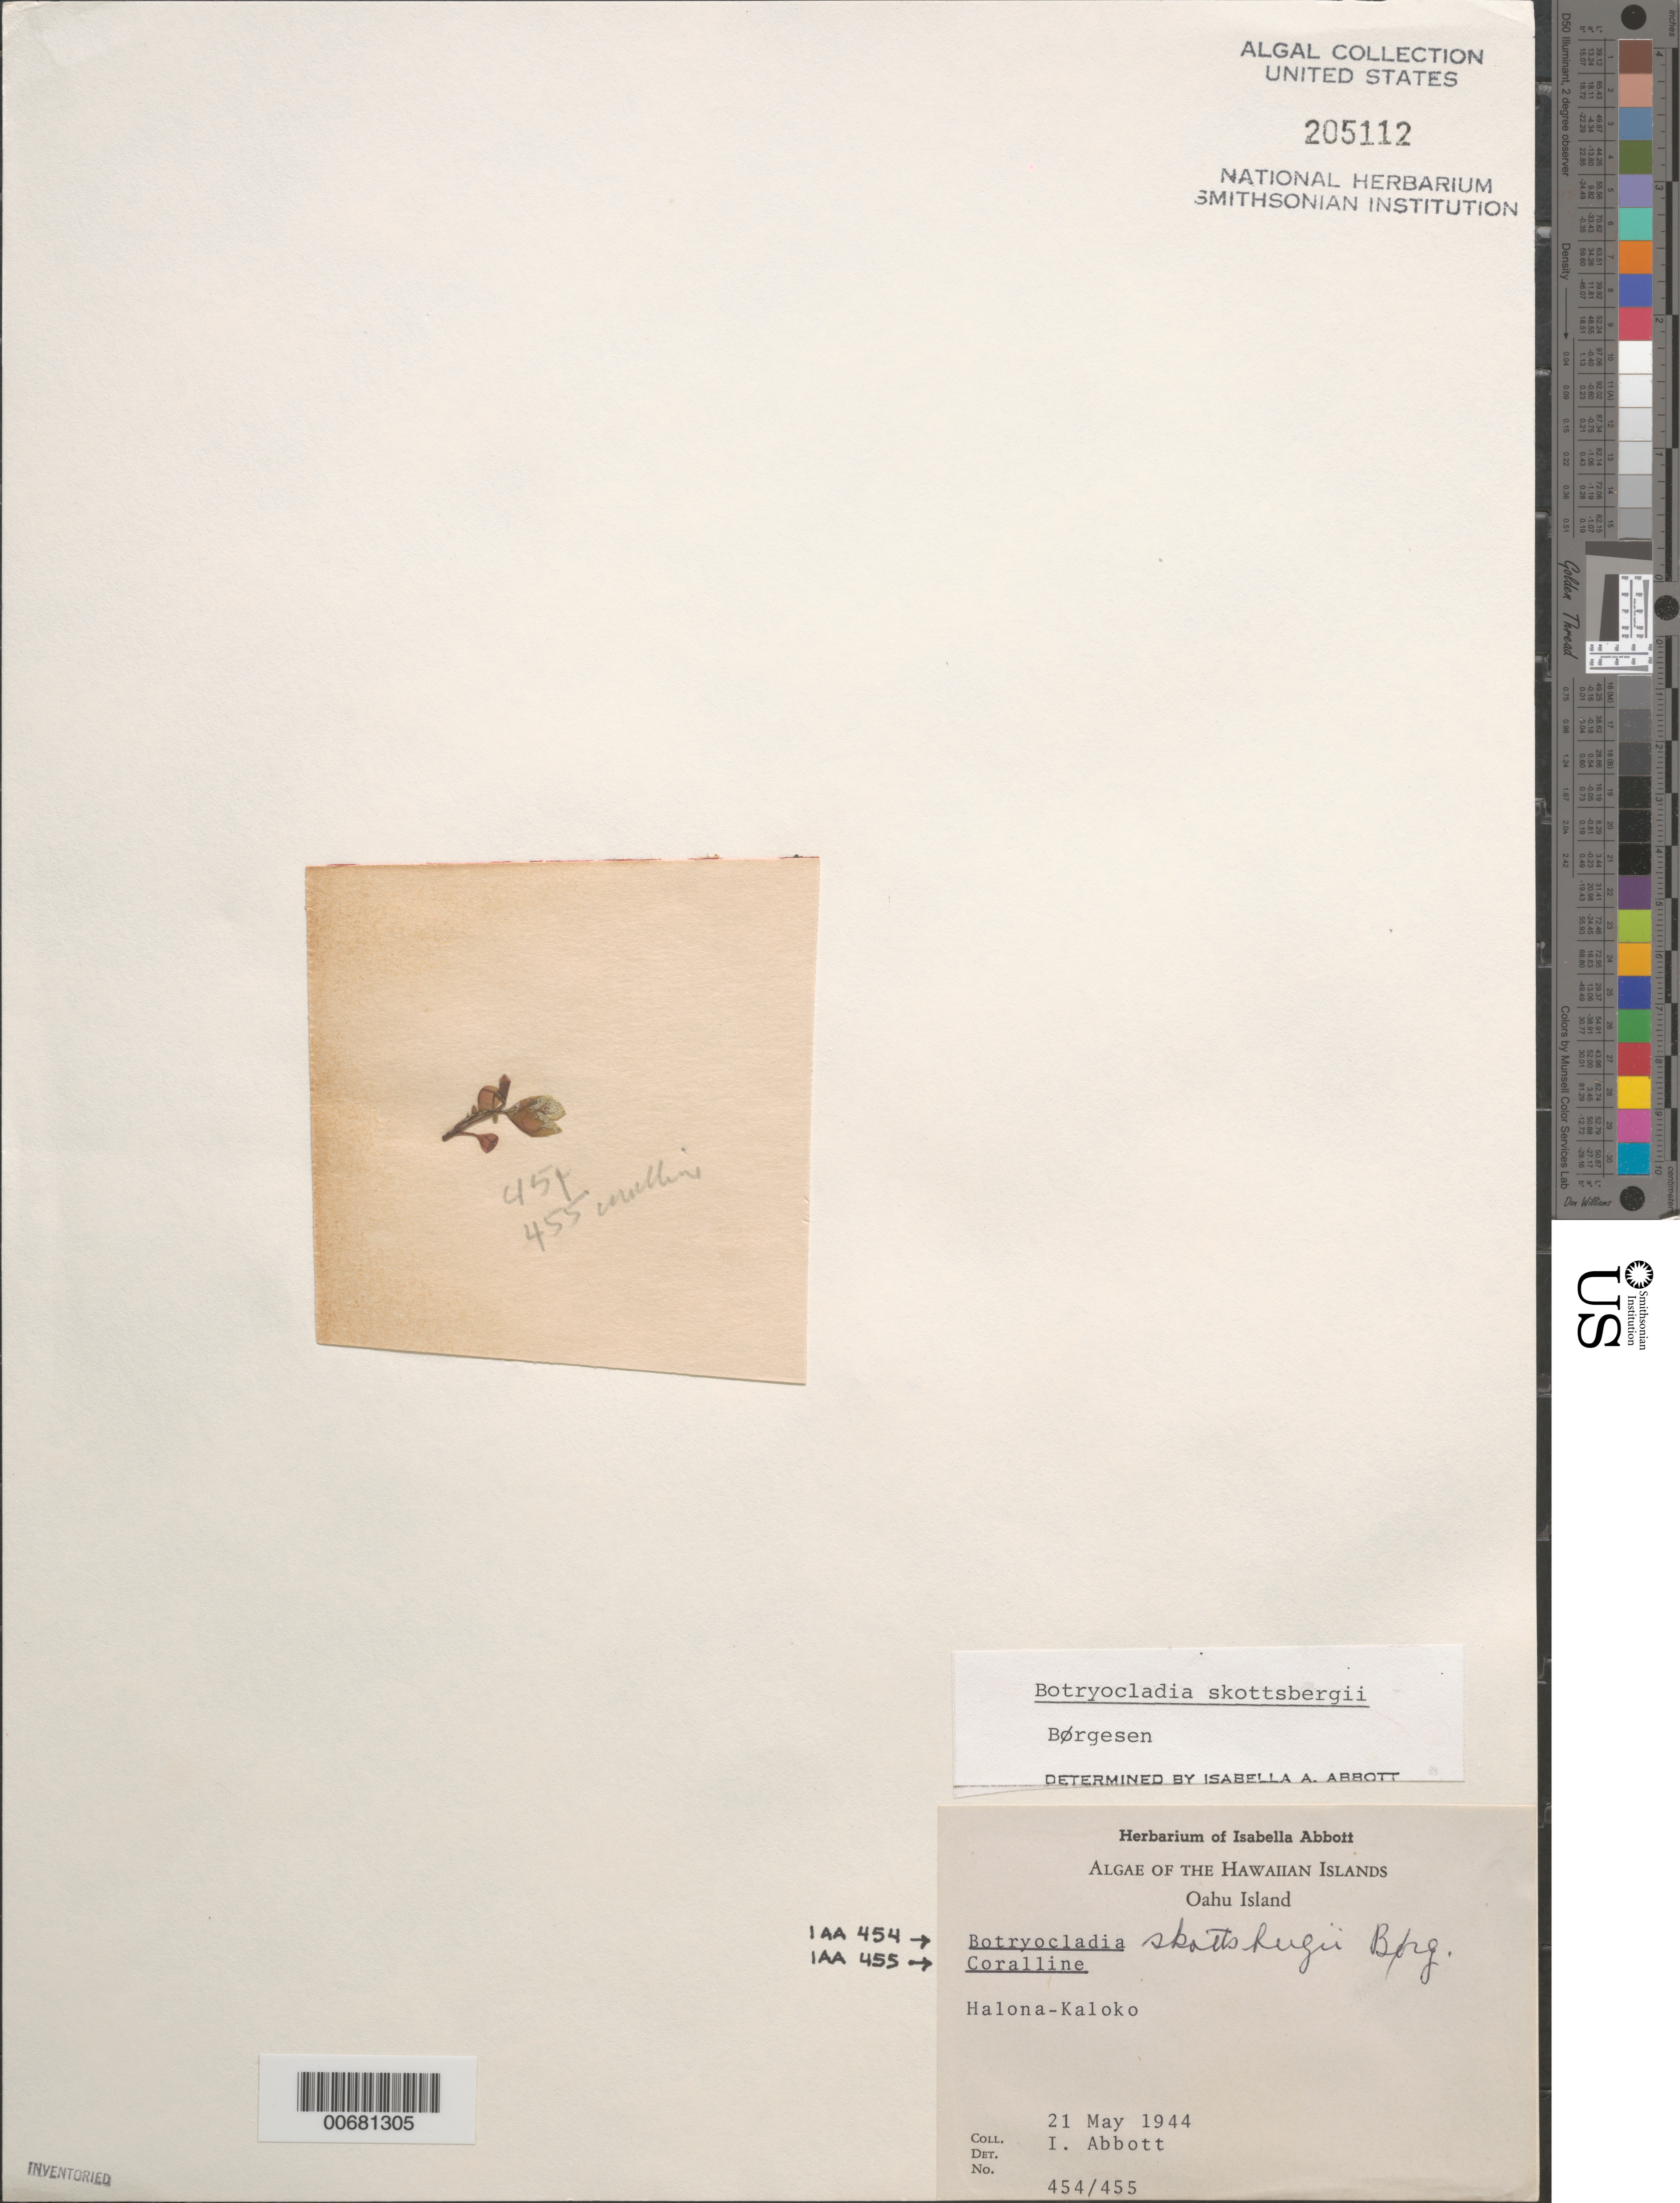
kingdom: Plantae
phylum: Rhodophyta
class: Florideophyceae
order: Rhodymeniales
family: Rhodymeniaceae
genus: Botryocladia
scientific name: Botryocladia skottsbergii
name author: (Børgesen) Levring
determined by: Abbott, Isabella A.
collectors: I. A. Abbott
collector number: IAA 454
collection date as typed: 21 May 1944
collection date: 1944-05-21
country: United States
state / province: Hawaii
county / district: Honolulu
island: Oahu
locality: Halona-Kaloko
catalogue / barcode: US 205112